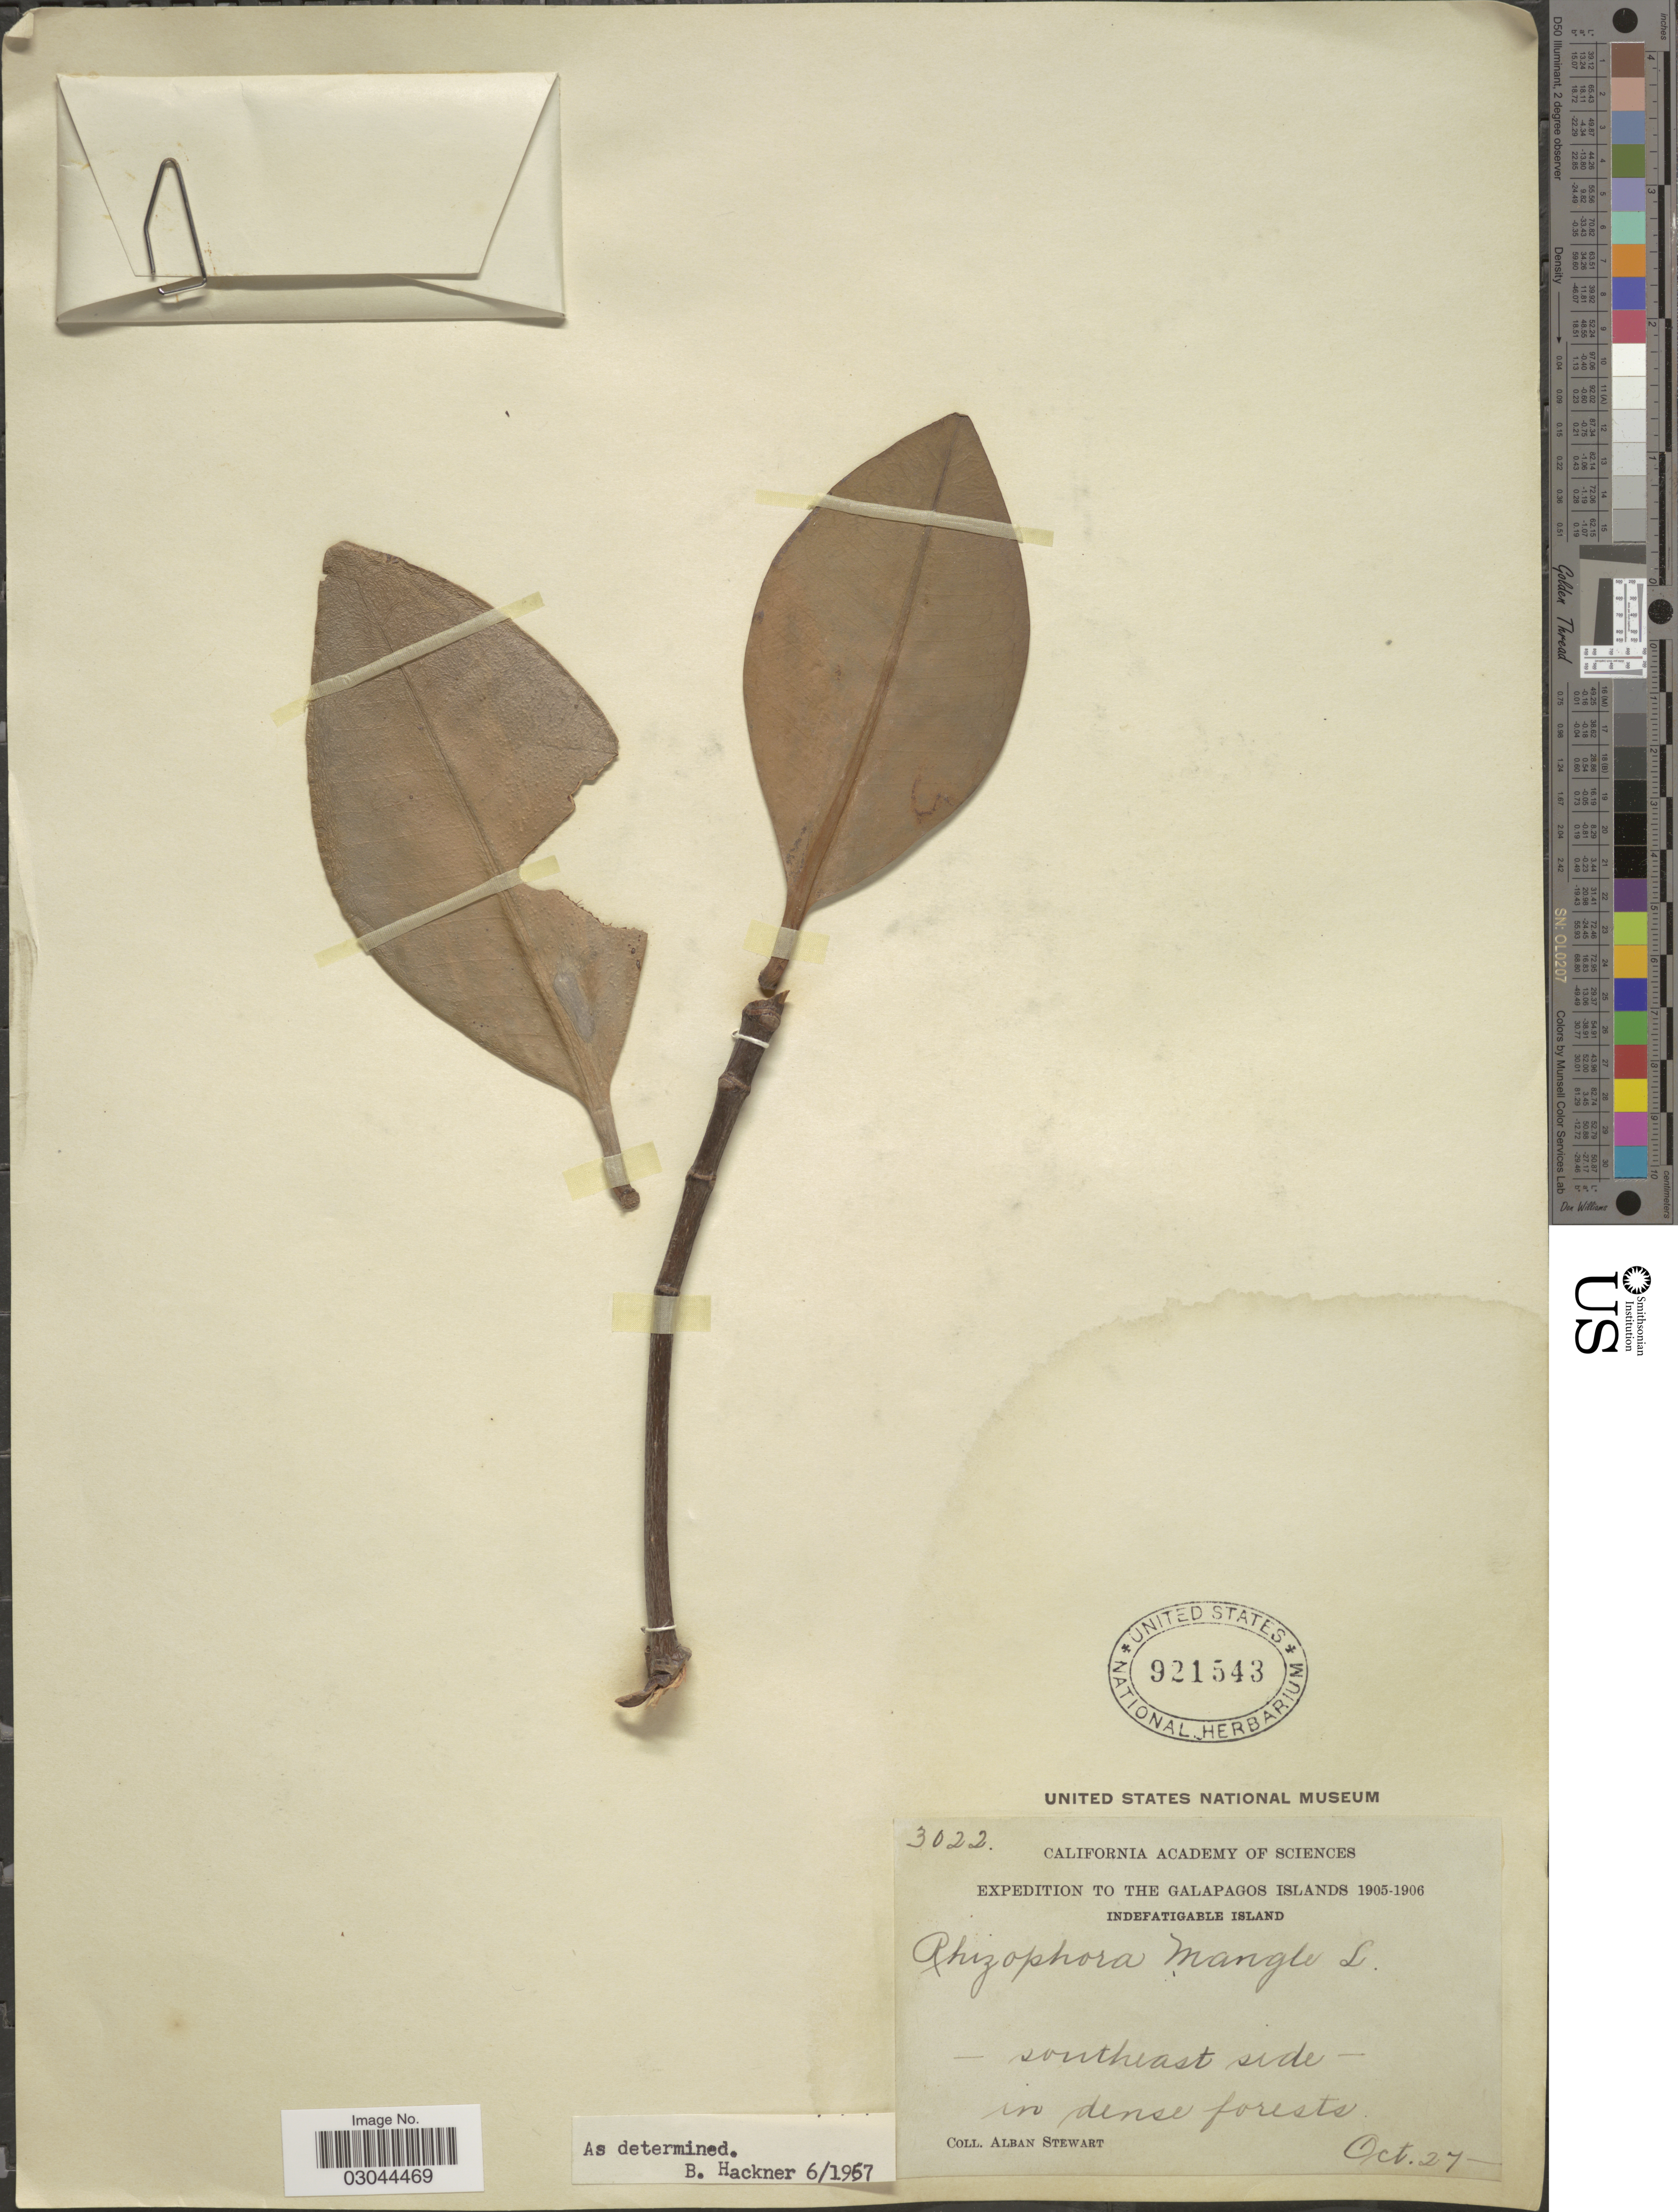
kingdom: Plantae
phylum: Tracheophyta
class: Magnoliopsida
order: Malpighiales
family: Rhizophoraceae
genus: Rhizophora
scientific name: Rhizophora mangle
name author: L.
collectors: A. Stewart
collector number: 3022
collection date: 1905-10-27/1906-10-27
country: Ecuador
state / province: Colón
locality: The Galápagos Islands. Indefatigable Island. - Southeast side - in dense forests.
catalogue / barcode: US 921543